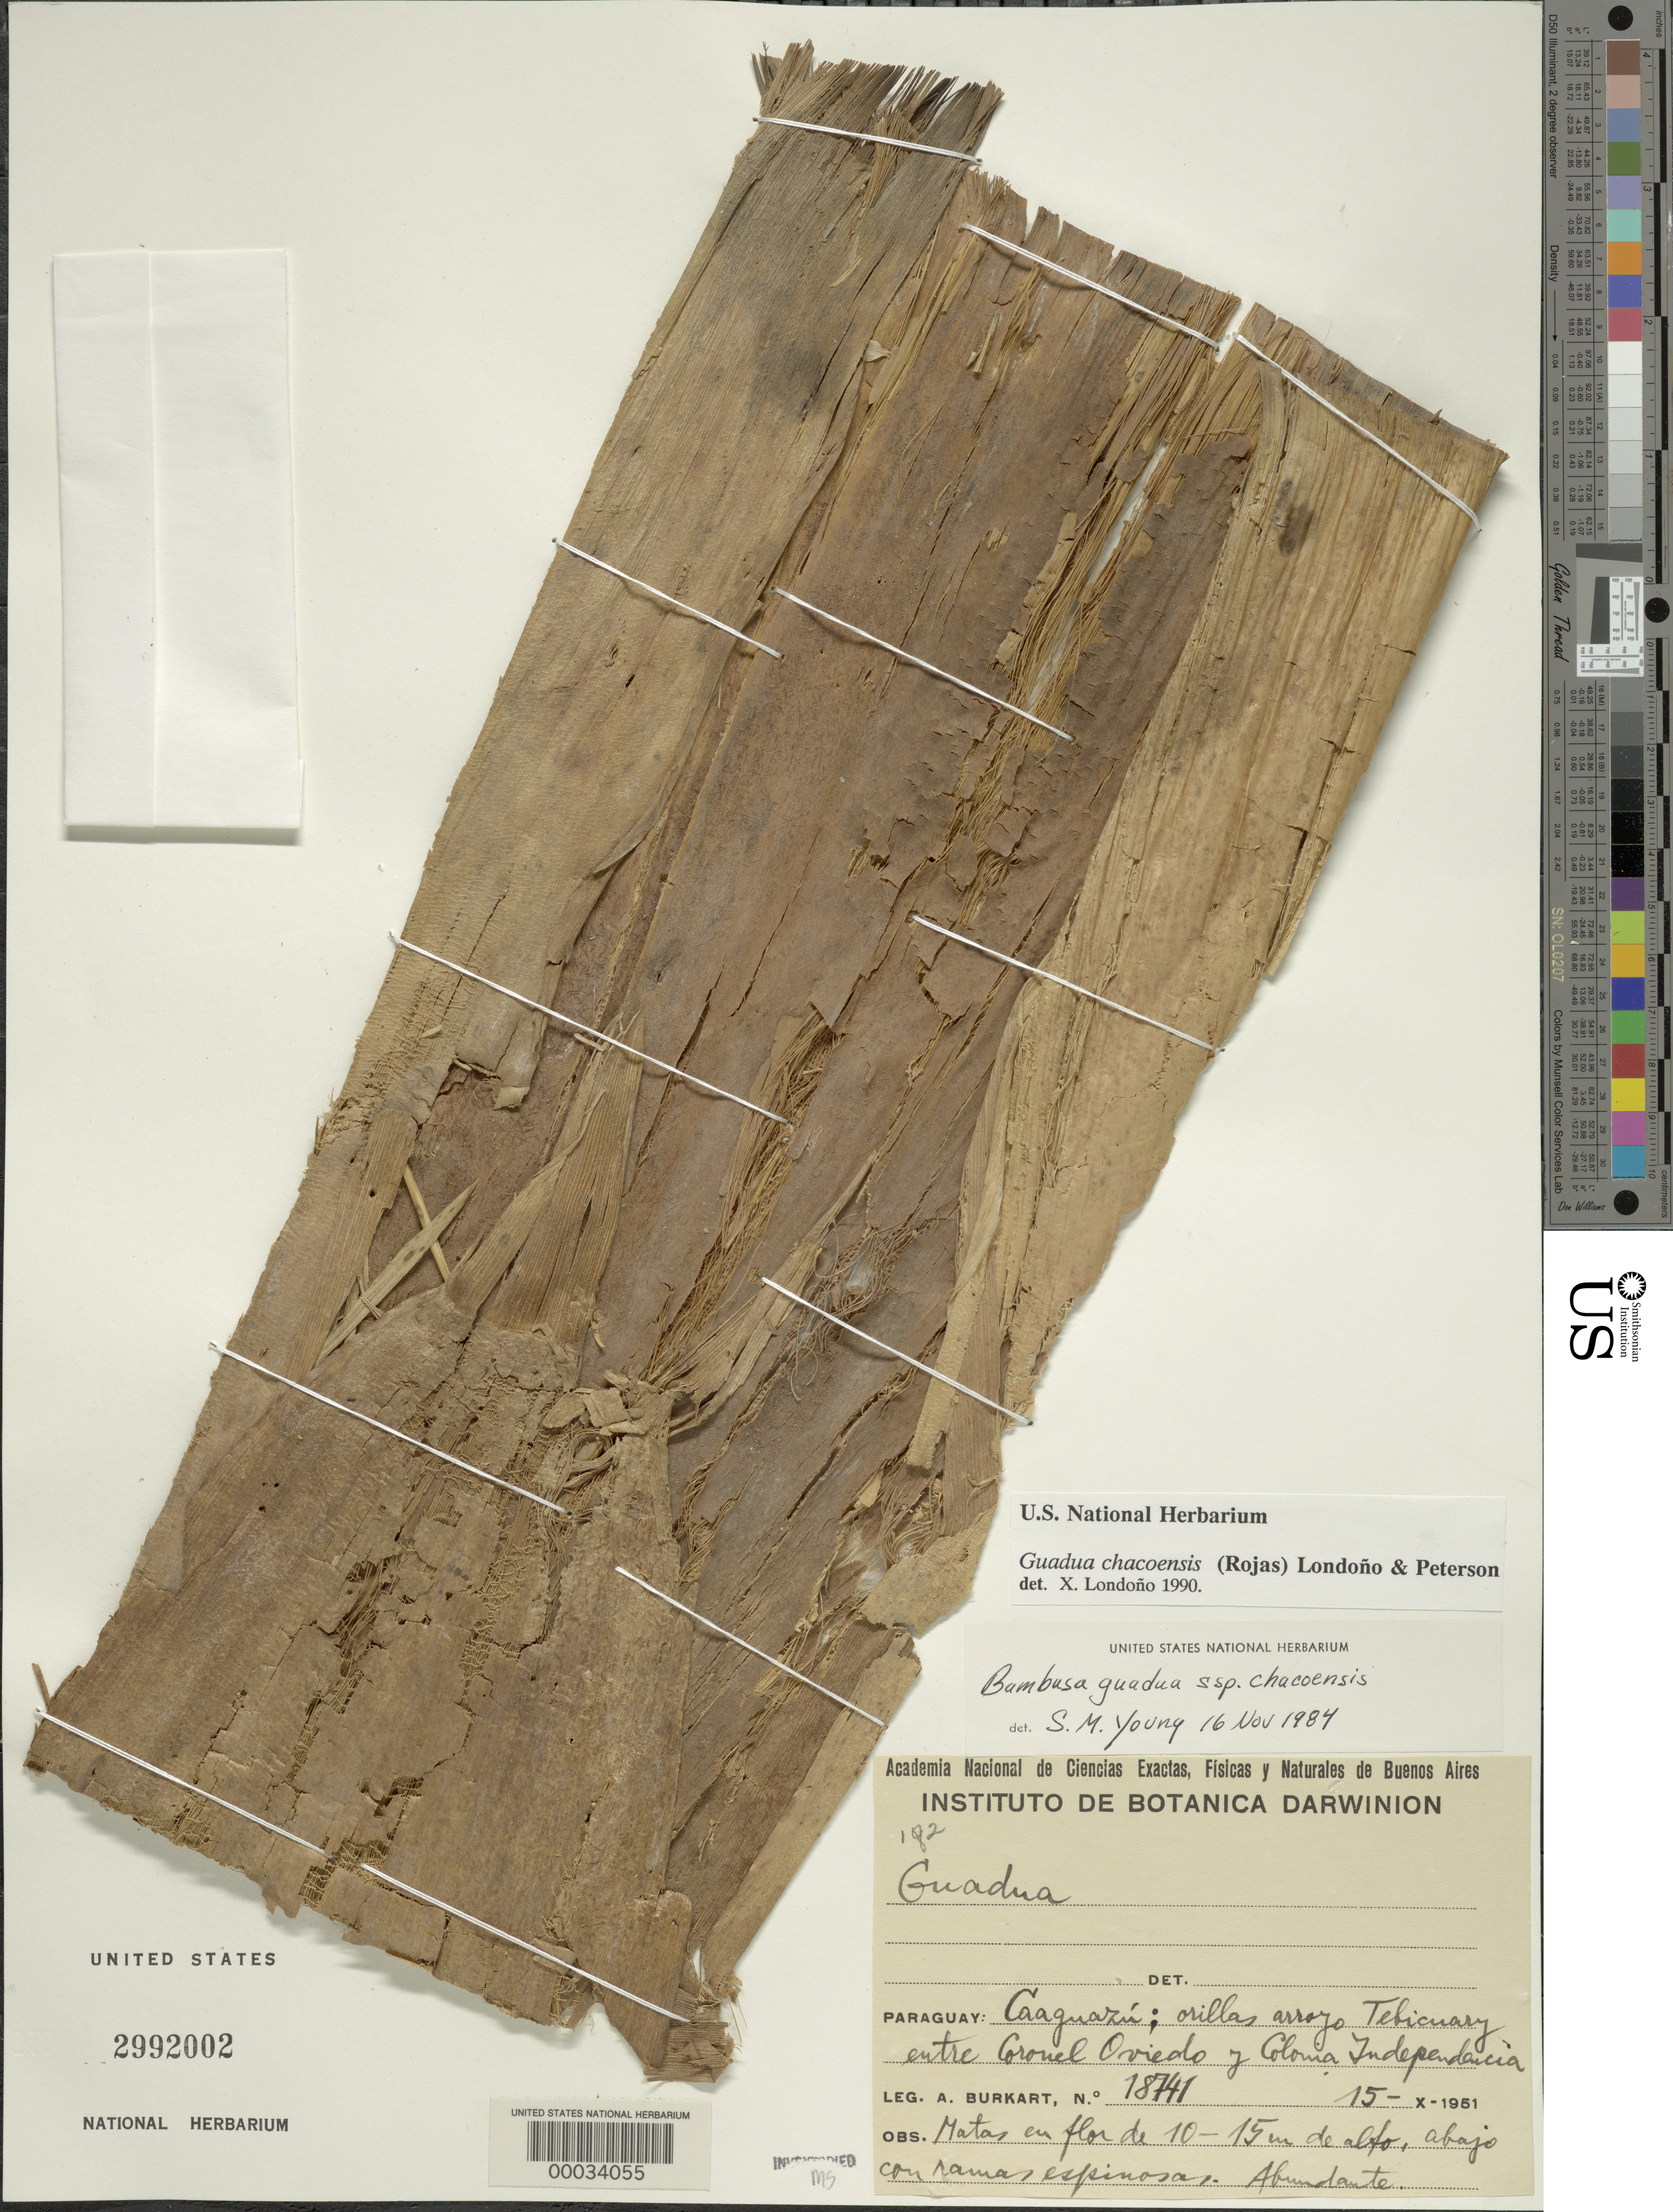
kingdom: Plantae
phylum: Tracheophyta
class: Liliopsida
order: Poales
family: Poaceae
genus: Guadua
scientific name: Guadua chacoensis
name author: (Rojas) Londoño & P.M. Peterson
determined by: Londoño, X., (TULV), Jardin Botanico "Juan Maria Cespedes"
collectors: A. E. Burkart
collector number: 18741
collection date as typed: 15 Oct 1951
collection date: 1951-10-15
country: Paraguay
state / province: Caaguazú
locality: Banks of arroyo tebicuary between coronel oviedo and colomia independencia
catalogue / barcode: US 2992002